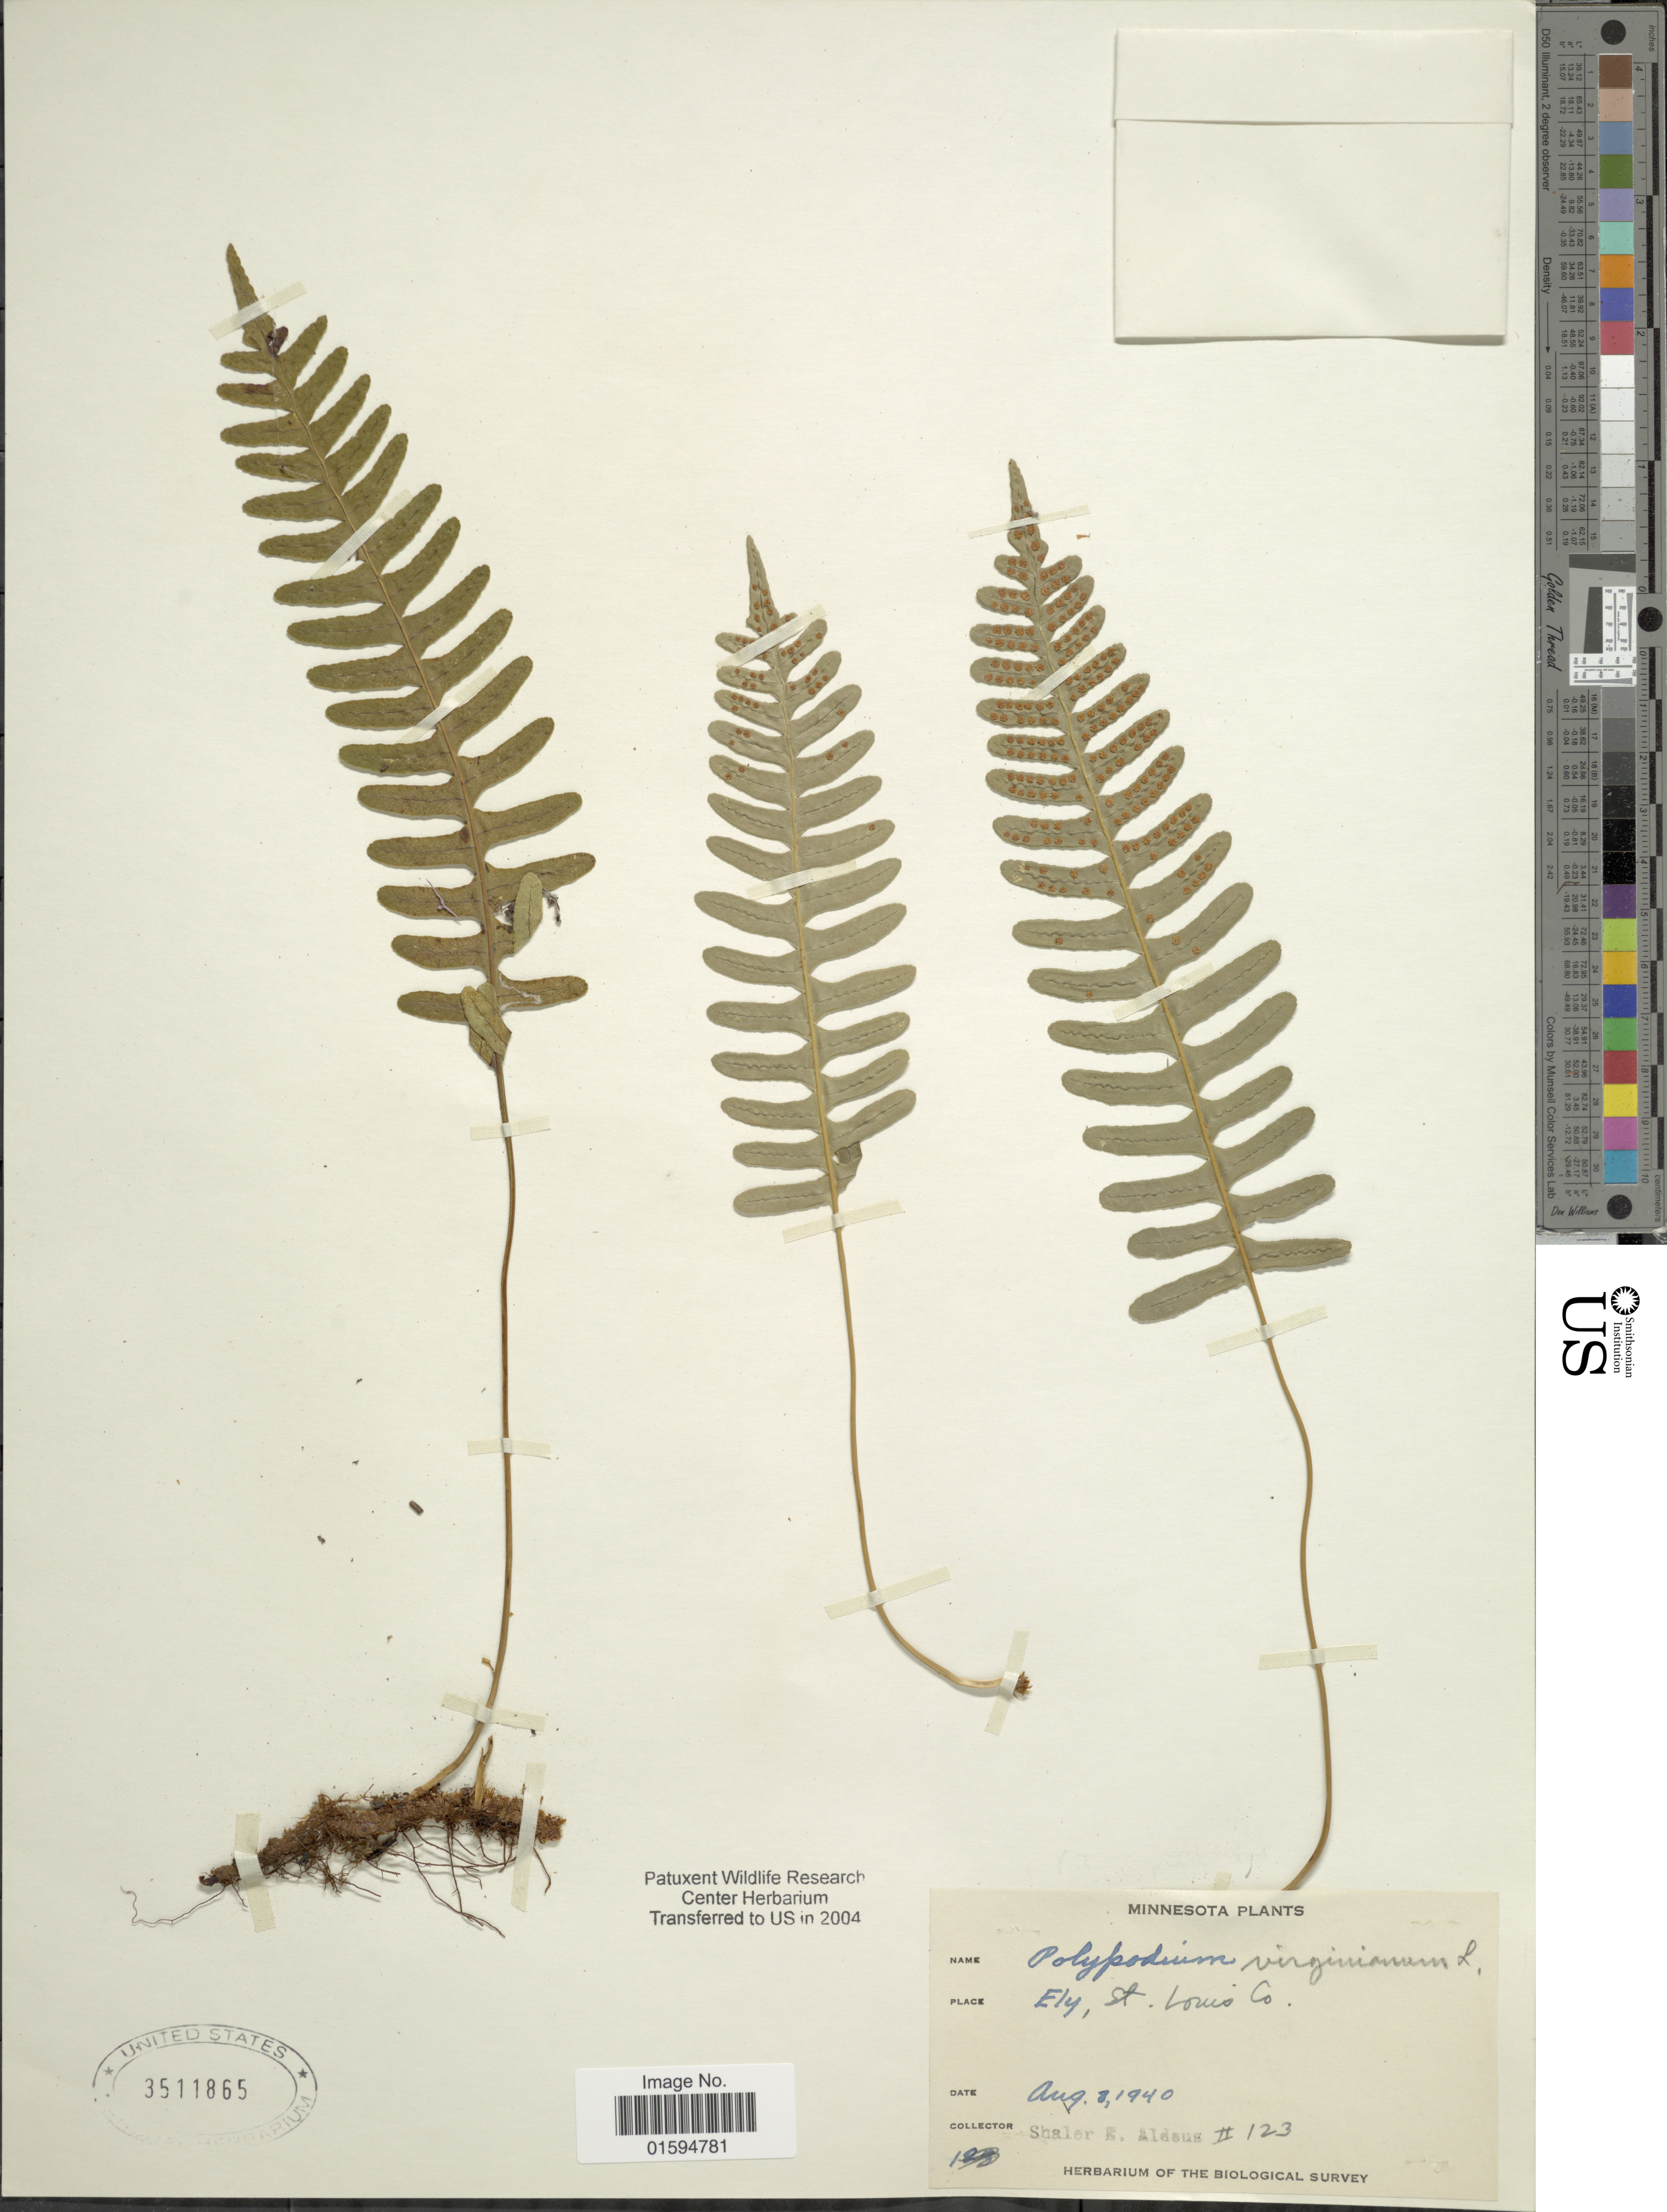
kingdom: Plantae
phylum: Tracheophyta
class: Polypodiopsida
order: Polypodiales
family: Polypodiaceae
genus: Polypodium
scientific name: Polypodium virginianum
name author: L.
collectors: S. Aldous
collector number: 123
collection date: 1940-08-08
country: United States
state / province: Minnesota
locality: Ely St. Louis Co.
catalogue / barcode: US 3511865